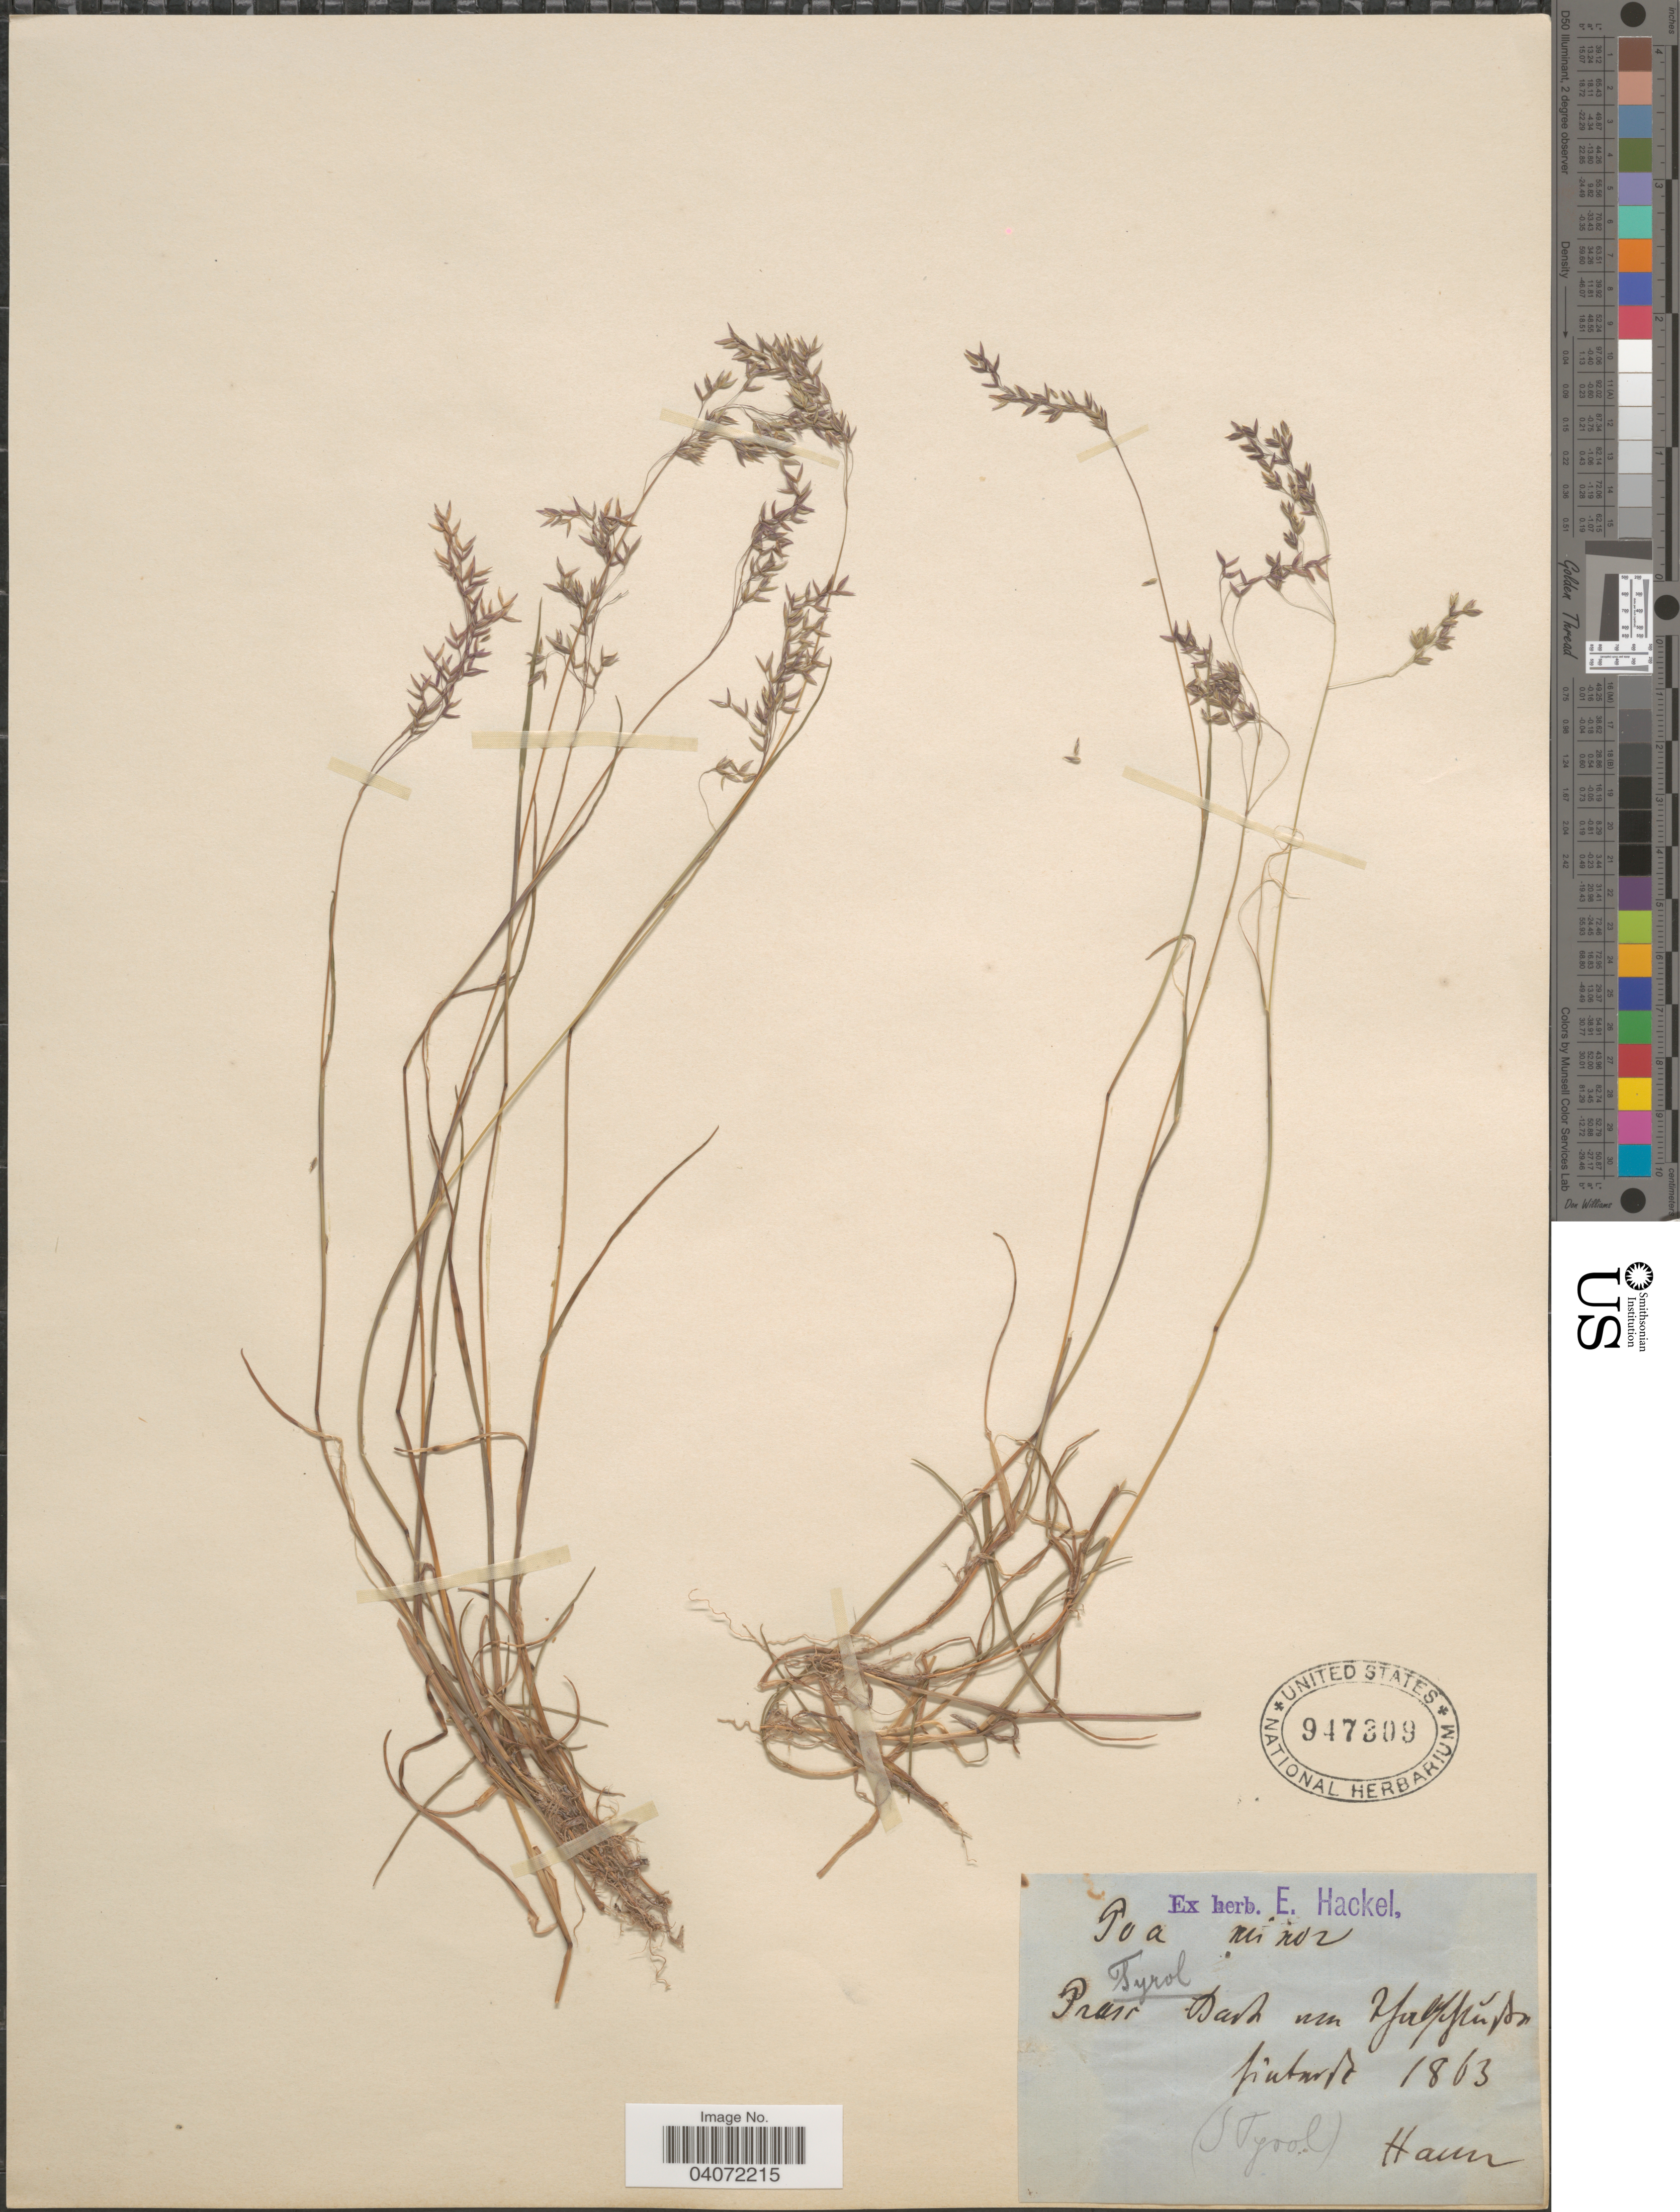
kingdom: Plantae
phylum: Tracheophyta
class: Liliopsida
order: Poales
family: Poaceae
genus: Poa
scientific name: Poa minor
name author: Gaudin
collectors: Haun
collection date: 1863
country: Austria / Italy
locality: Tyrol. Prair Dadh un Yaljifrupn. [interpreted] (S Tyrol).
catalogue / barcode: US 947809